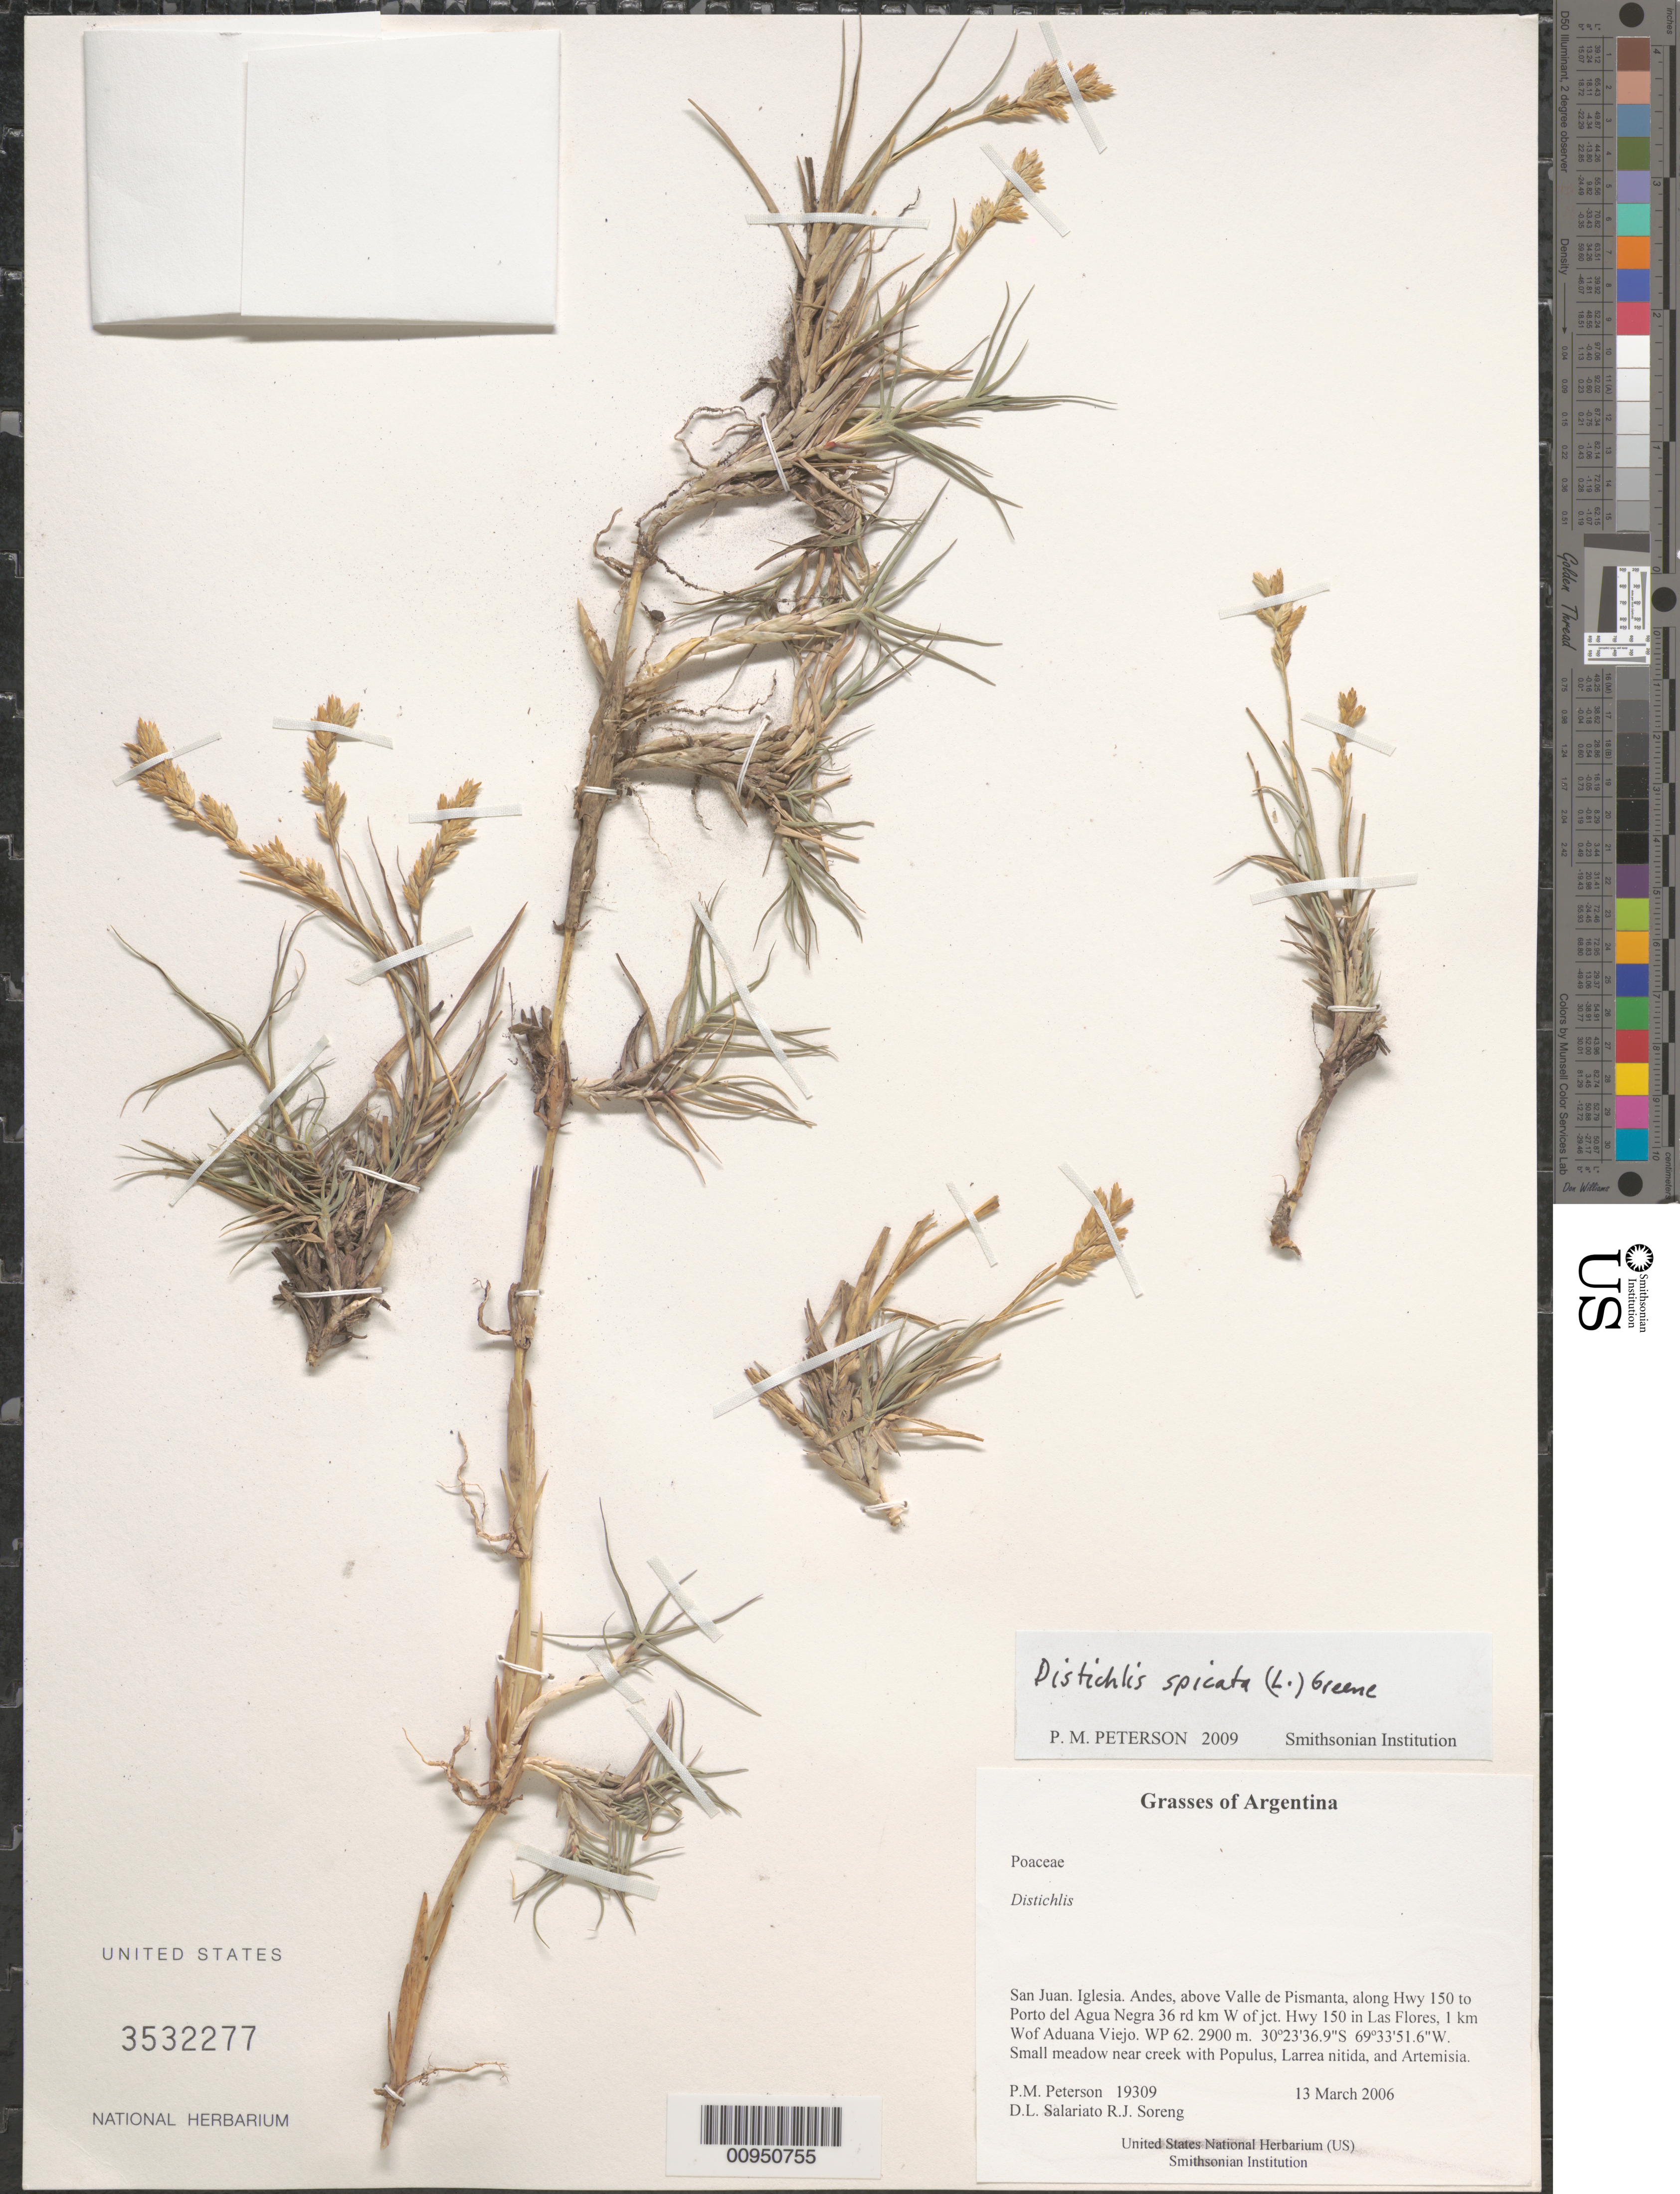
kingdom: Plantae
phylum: Tracheophyta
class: Liliopsida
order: Poales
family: Poaceae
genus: Distichlis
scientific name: Distichlis spicata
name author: (L.) Greene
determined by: Peterson, Paul M., (BOT), Smithsonian Institution - National Museum of Natural History (UNITED STATES)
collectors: P. M. Peterson, R. J. Soreng, D. Salariato & A. Panizza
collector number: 19309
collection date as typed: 13 Mar 2006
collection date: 2006-03-13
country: Argentina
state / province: San Juan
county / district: Iglesia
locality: Andes, above Valle de Pismanta, along Hwy 150 to Porto del Agua Negra 36 rd km W of jct. Hwy 150 in Las Flores, 1 km W of Aduana Viejo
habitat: Small meadow near creek with Populus, Larrea nitida, and Artemisia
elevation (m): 2900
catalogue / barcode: US 3532277